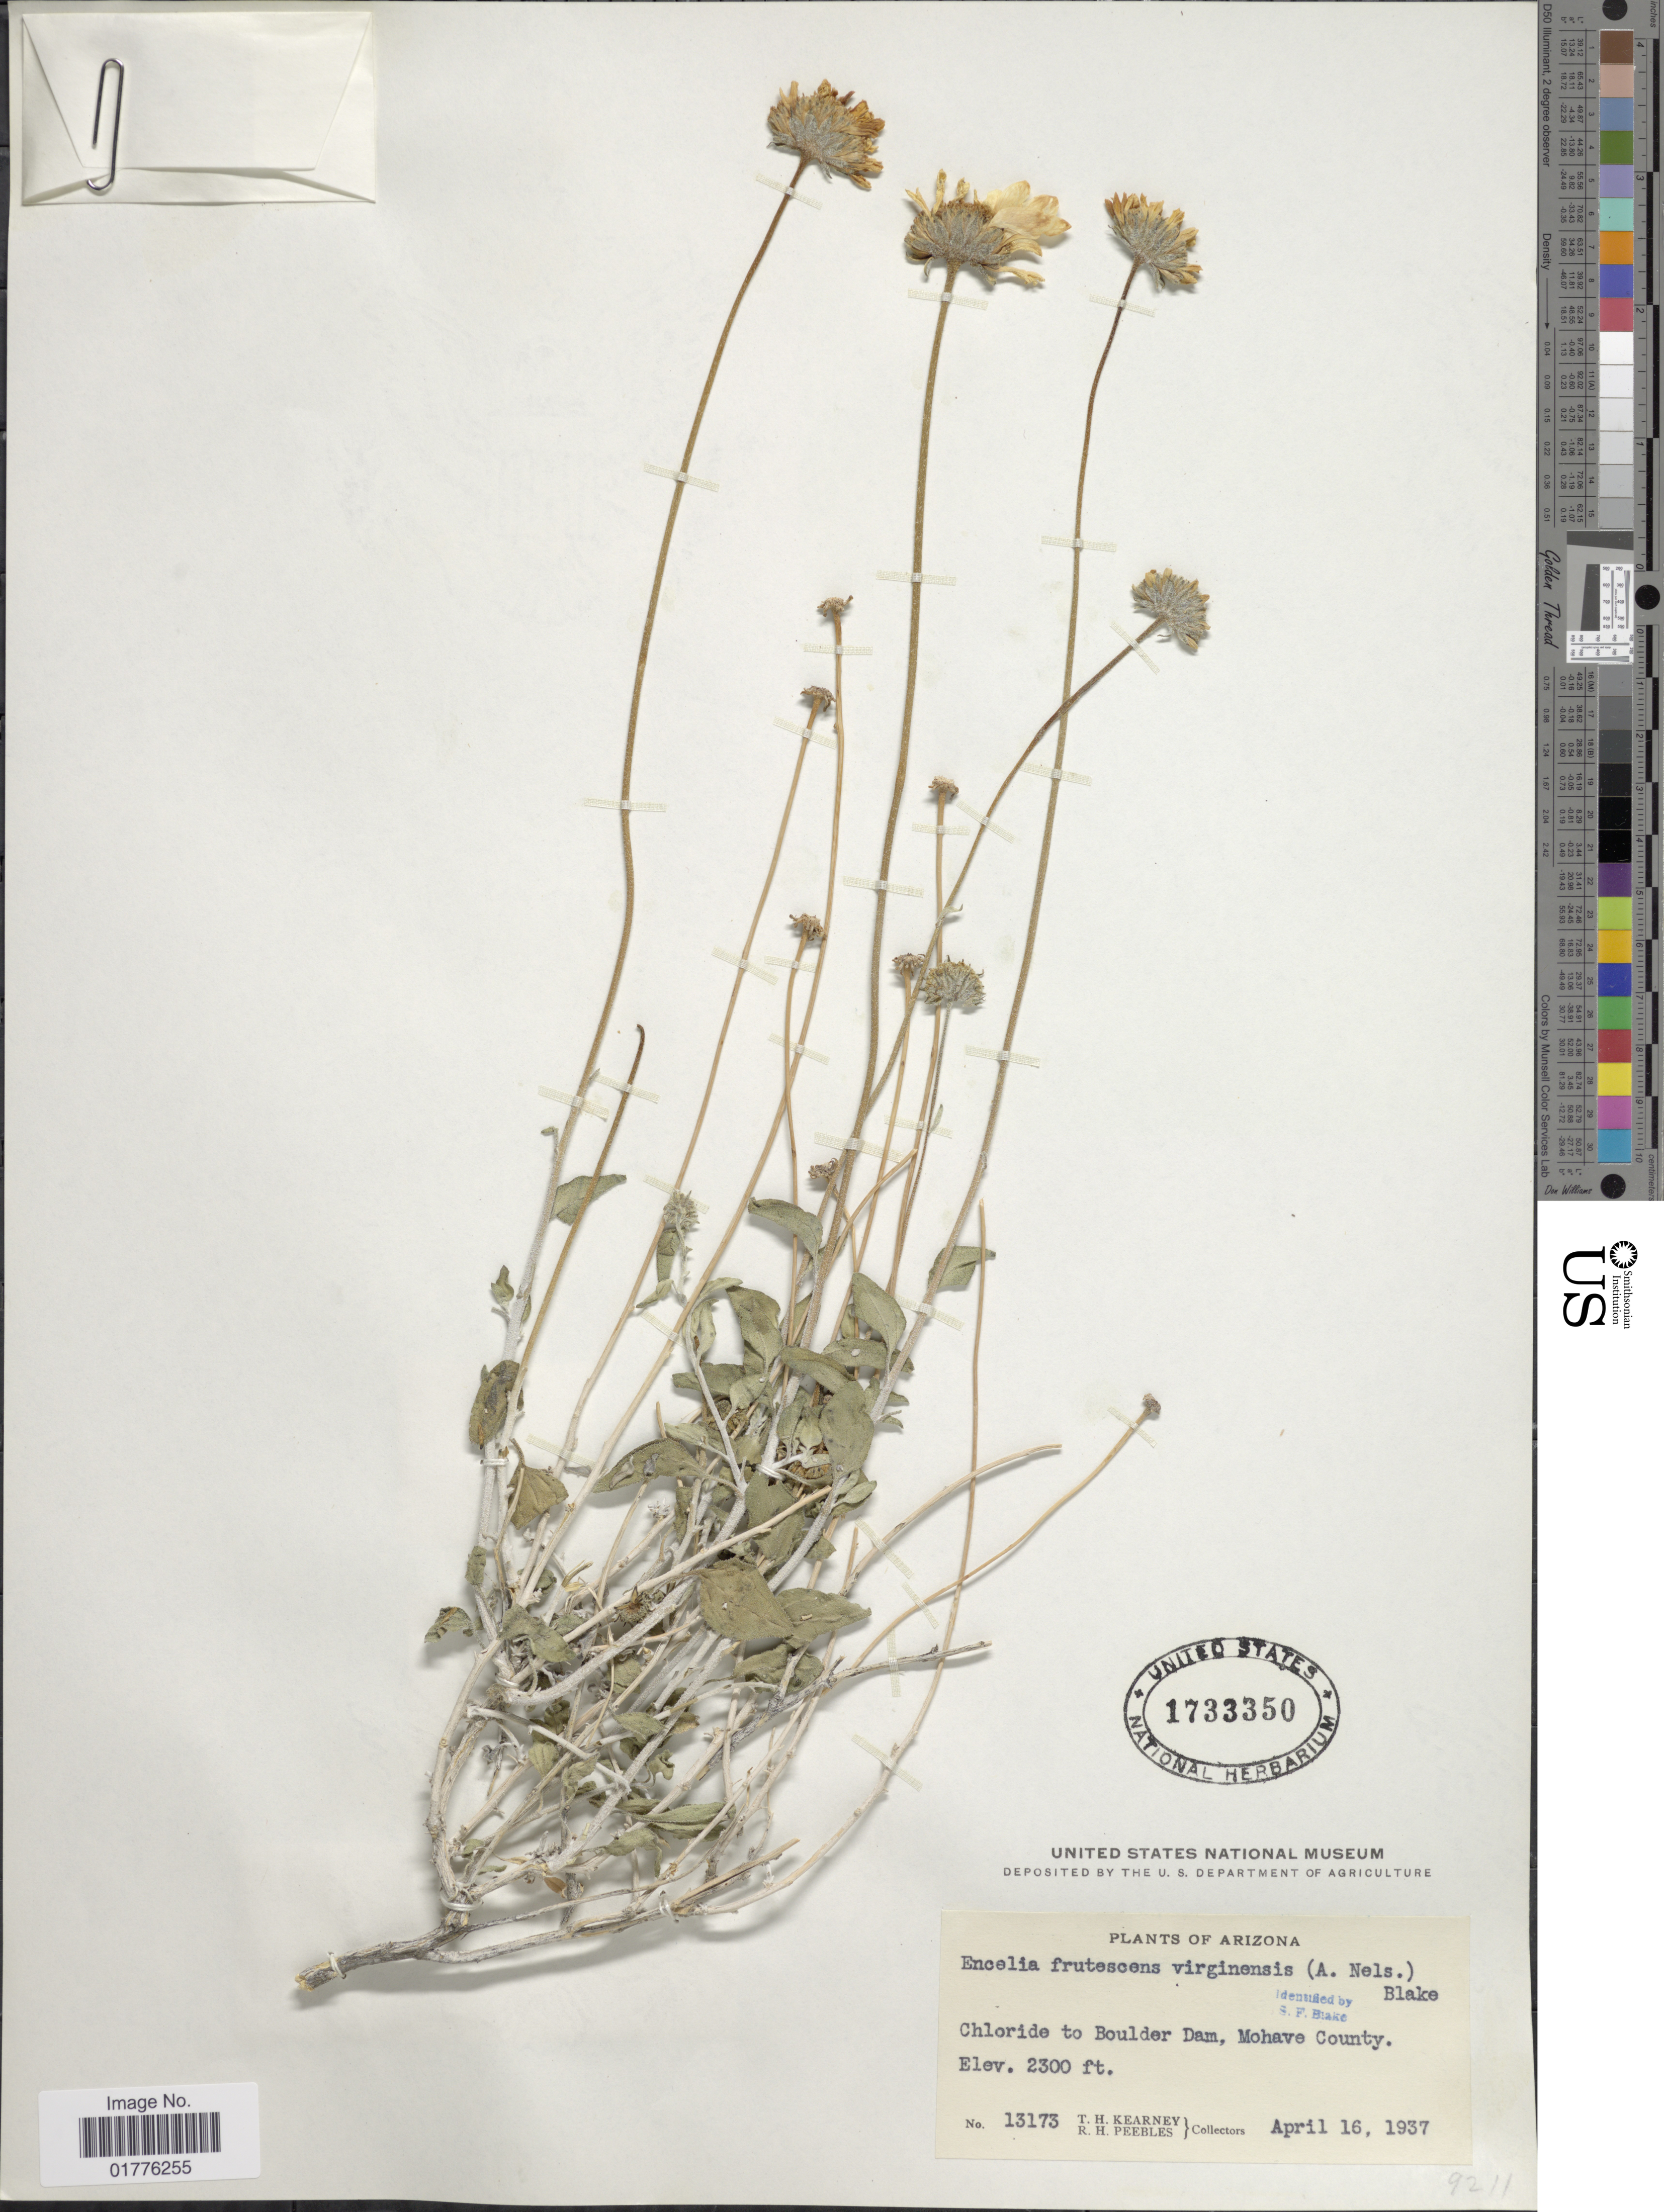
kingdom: Plantae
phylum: Tracheophyta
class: Magnoliopsida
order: Asterales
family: Asteraceae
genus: Encelia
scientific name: Encelia frutescens var. virginensis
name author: (A. Nelson) S.F. Blake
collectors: T. H. Kearney & R. H. Peebles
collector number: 13173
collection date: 1937-04-16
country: United States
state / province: Arizona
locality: Chloride to Boulder Dam, Mohave County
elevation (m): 701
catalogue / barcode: US 1733350